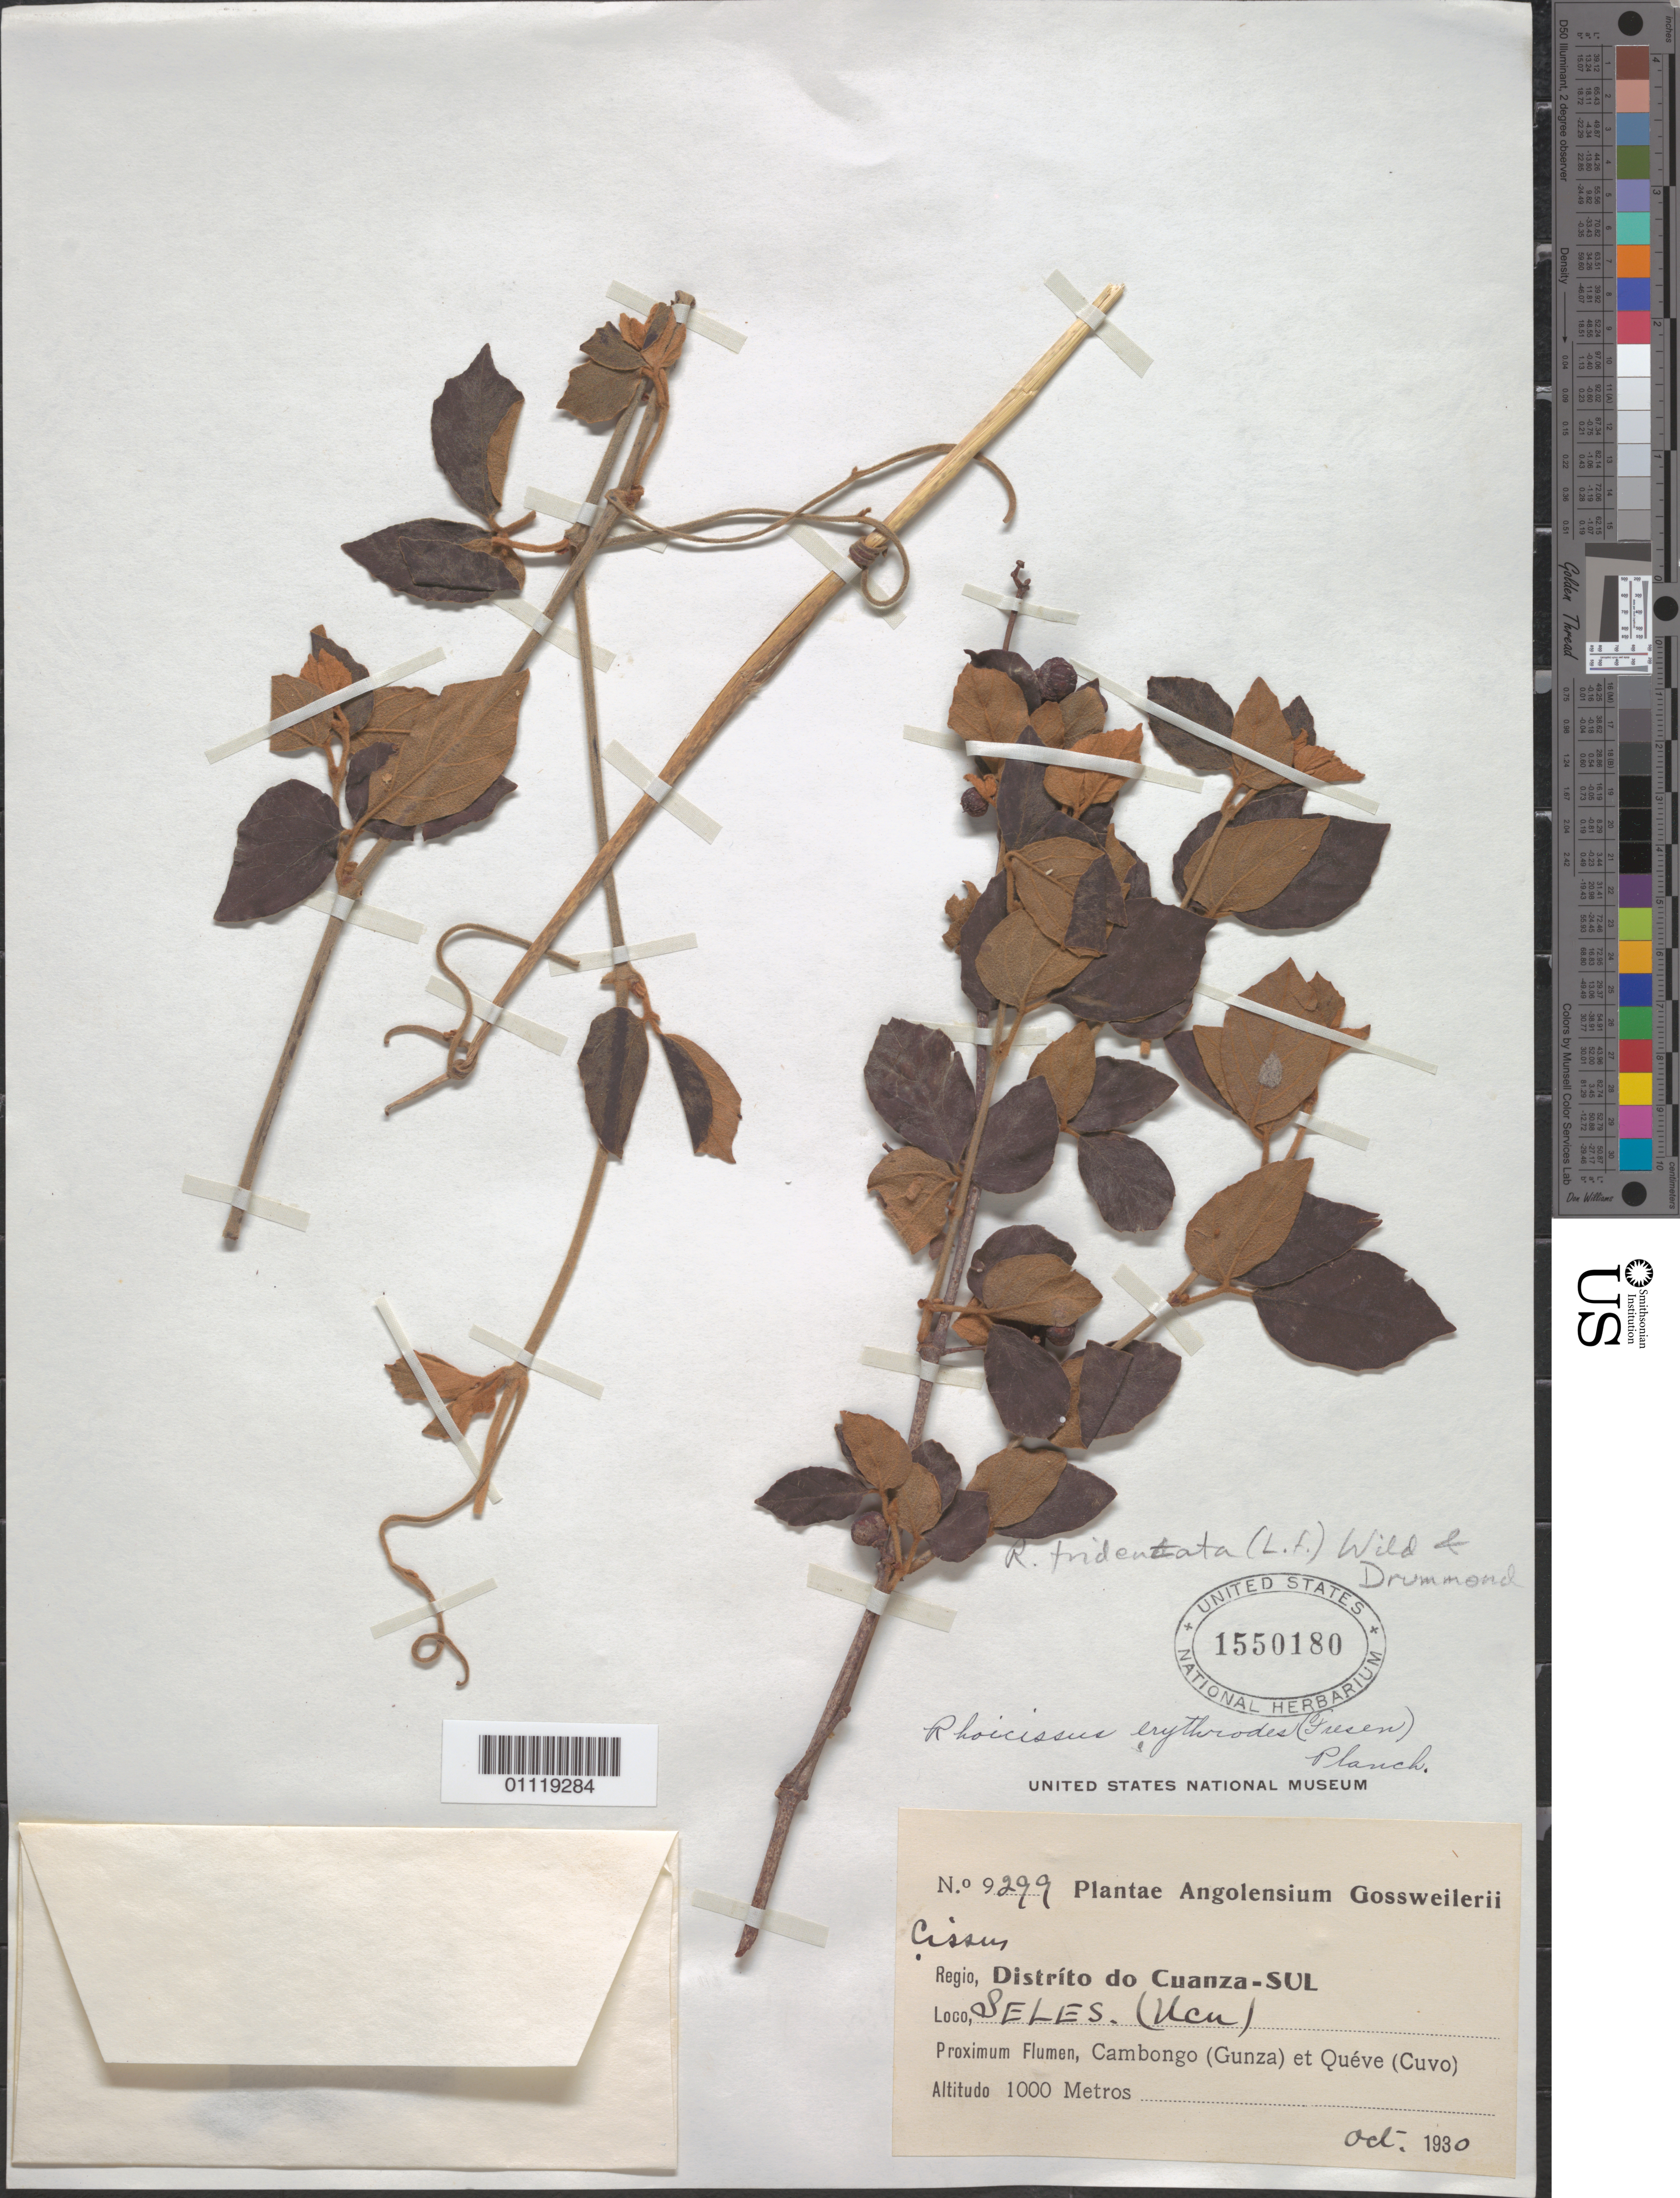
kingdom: Plantae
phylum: Tracheophyta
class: Magnoliopsida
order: Vitales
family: Vitaceae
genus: Rhoicissus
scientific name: Rhoicissus tridentata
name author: (L. f.) Wild & R.B. Drumm.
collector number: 9299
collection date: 1930-10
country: Angola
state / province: Cuanza Sul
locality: Proximum Flumen, Cambongo (Gumza) et Queve (Cuvo).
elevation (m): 1000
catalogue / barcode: US 1550180